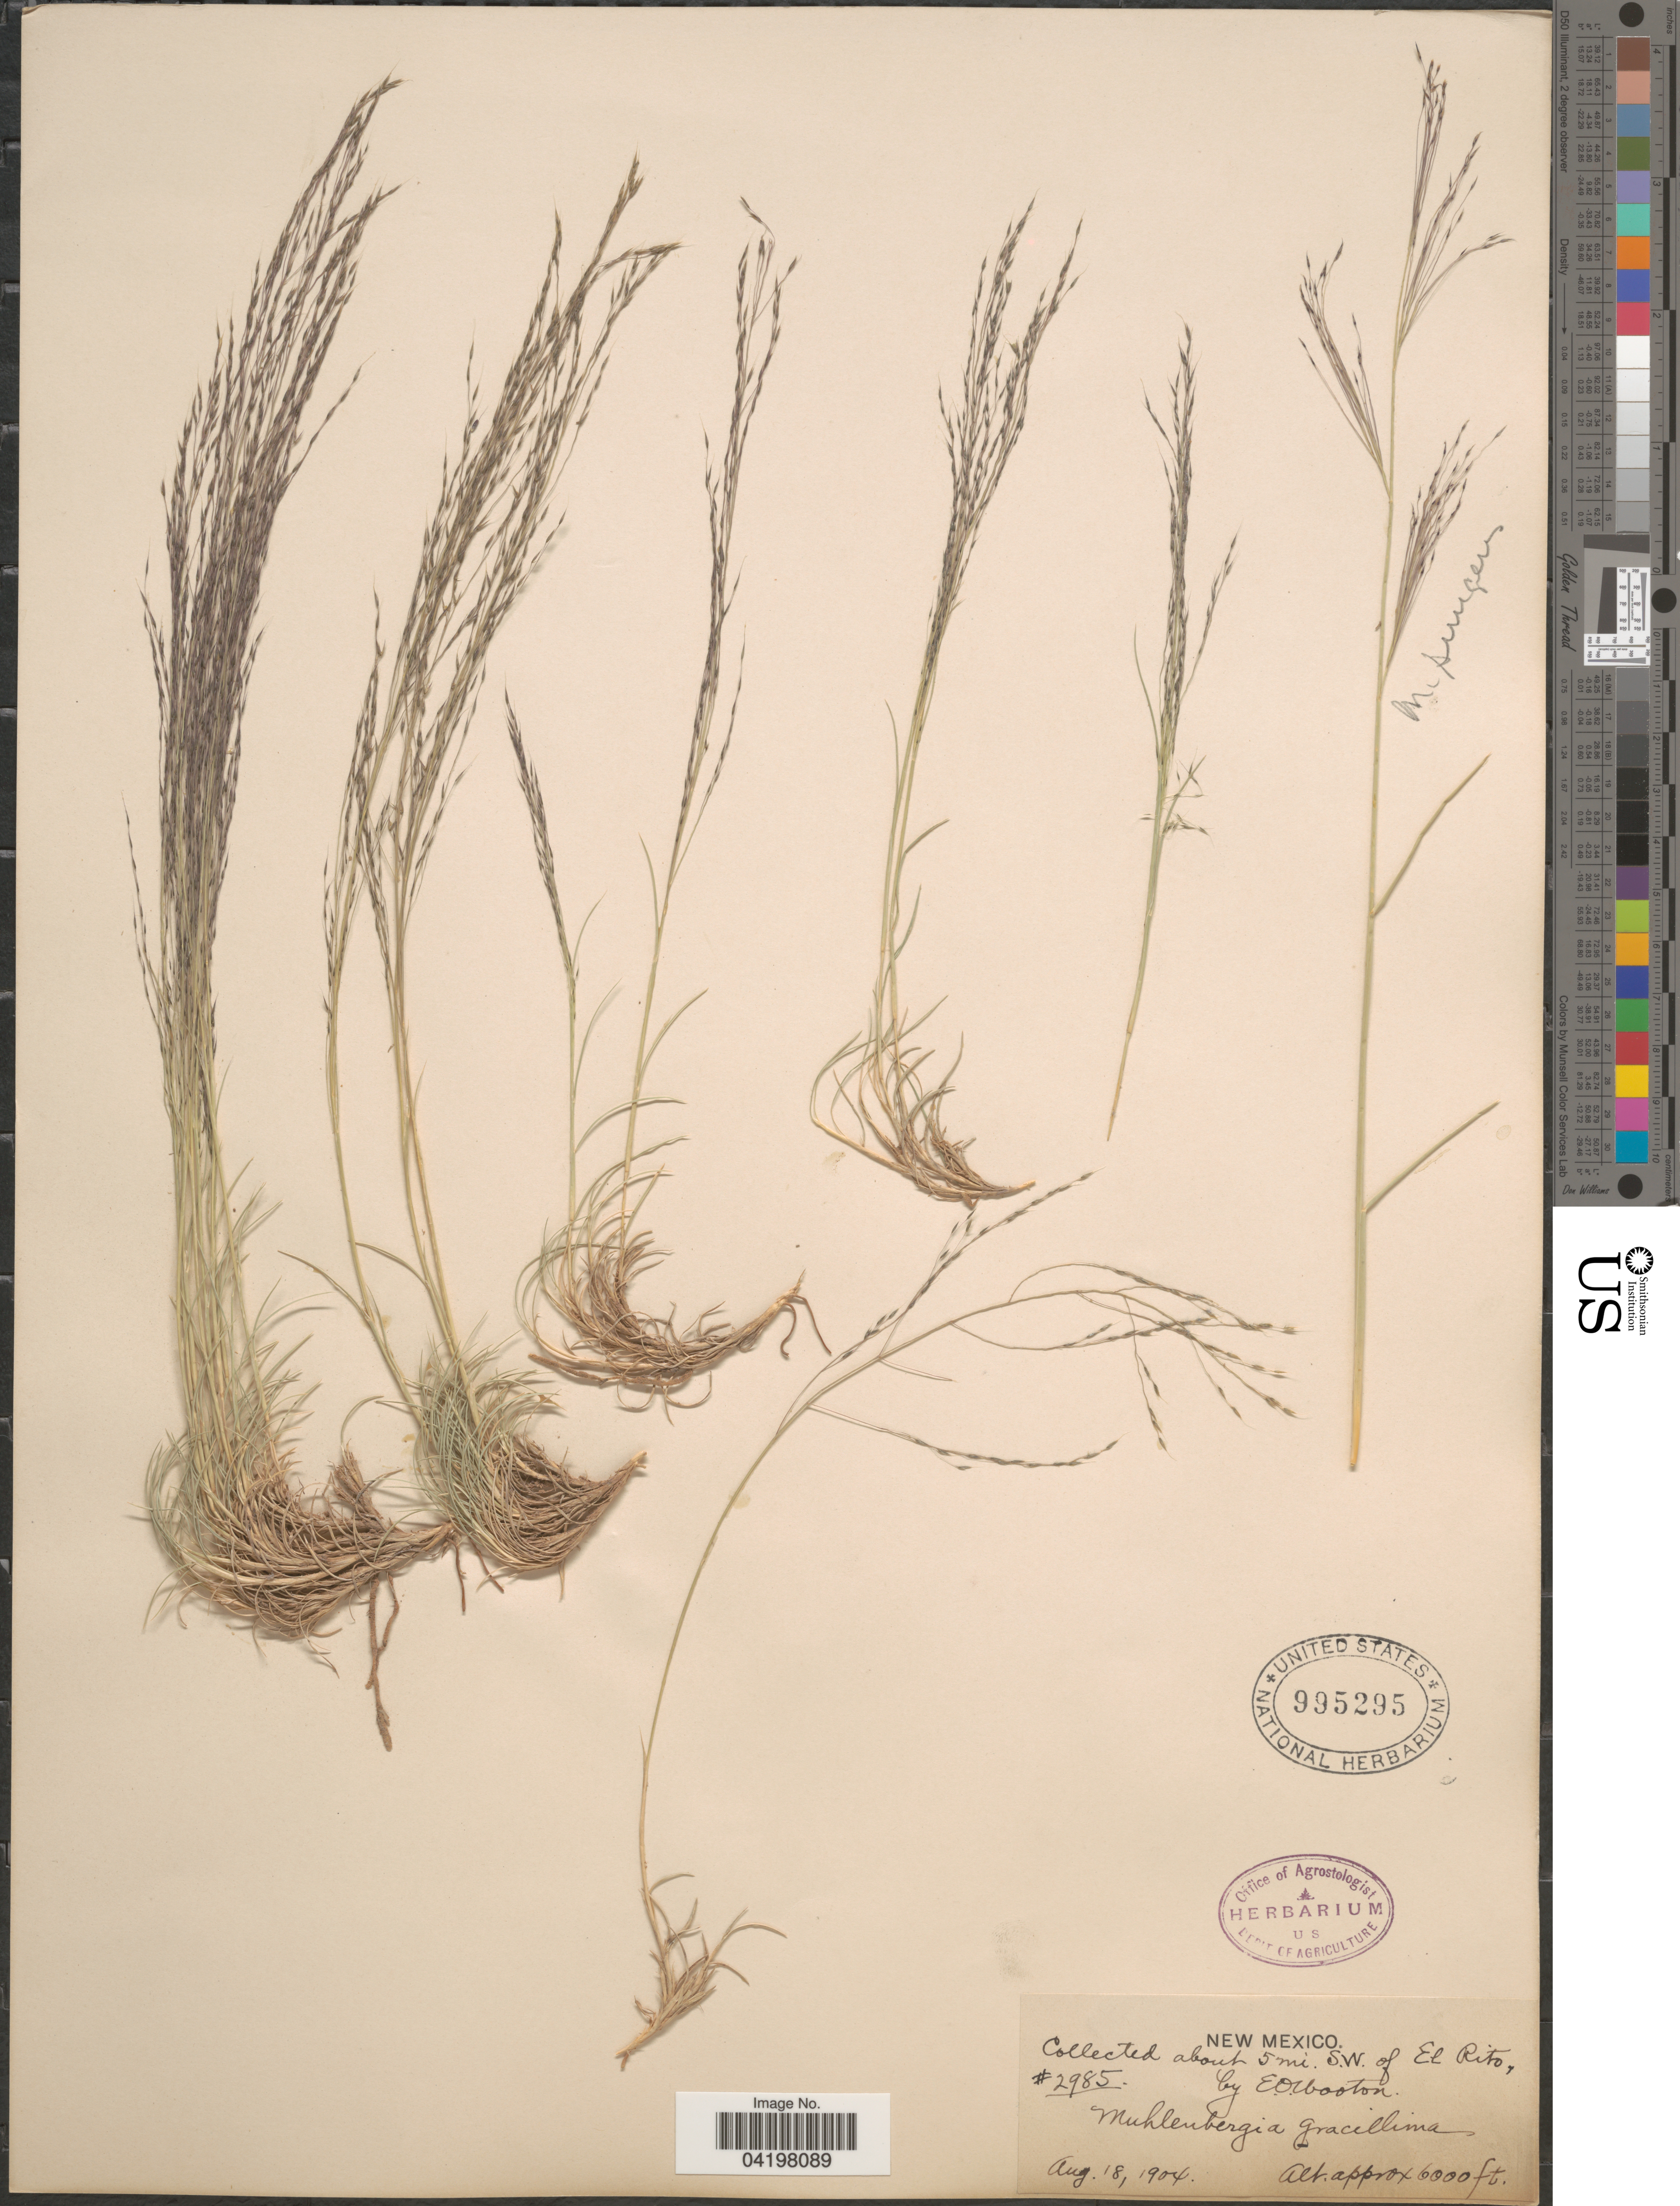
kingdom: Plantae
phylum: Tracheophyta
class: Liliopsida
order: Poales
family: Poaceae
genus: Muhlenbergia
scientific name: Muhlenbergia torreyi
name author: (Kunth) Hitchc. ex Bush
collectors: E. O. Wooton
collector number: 2985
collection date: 1904-08-18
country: United States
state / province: New Mexico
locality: About 5 mi. S.W. of El Rito.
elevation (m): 1829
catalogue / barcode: US 995295